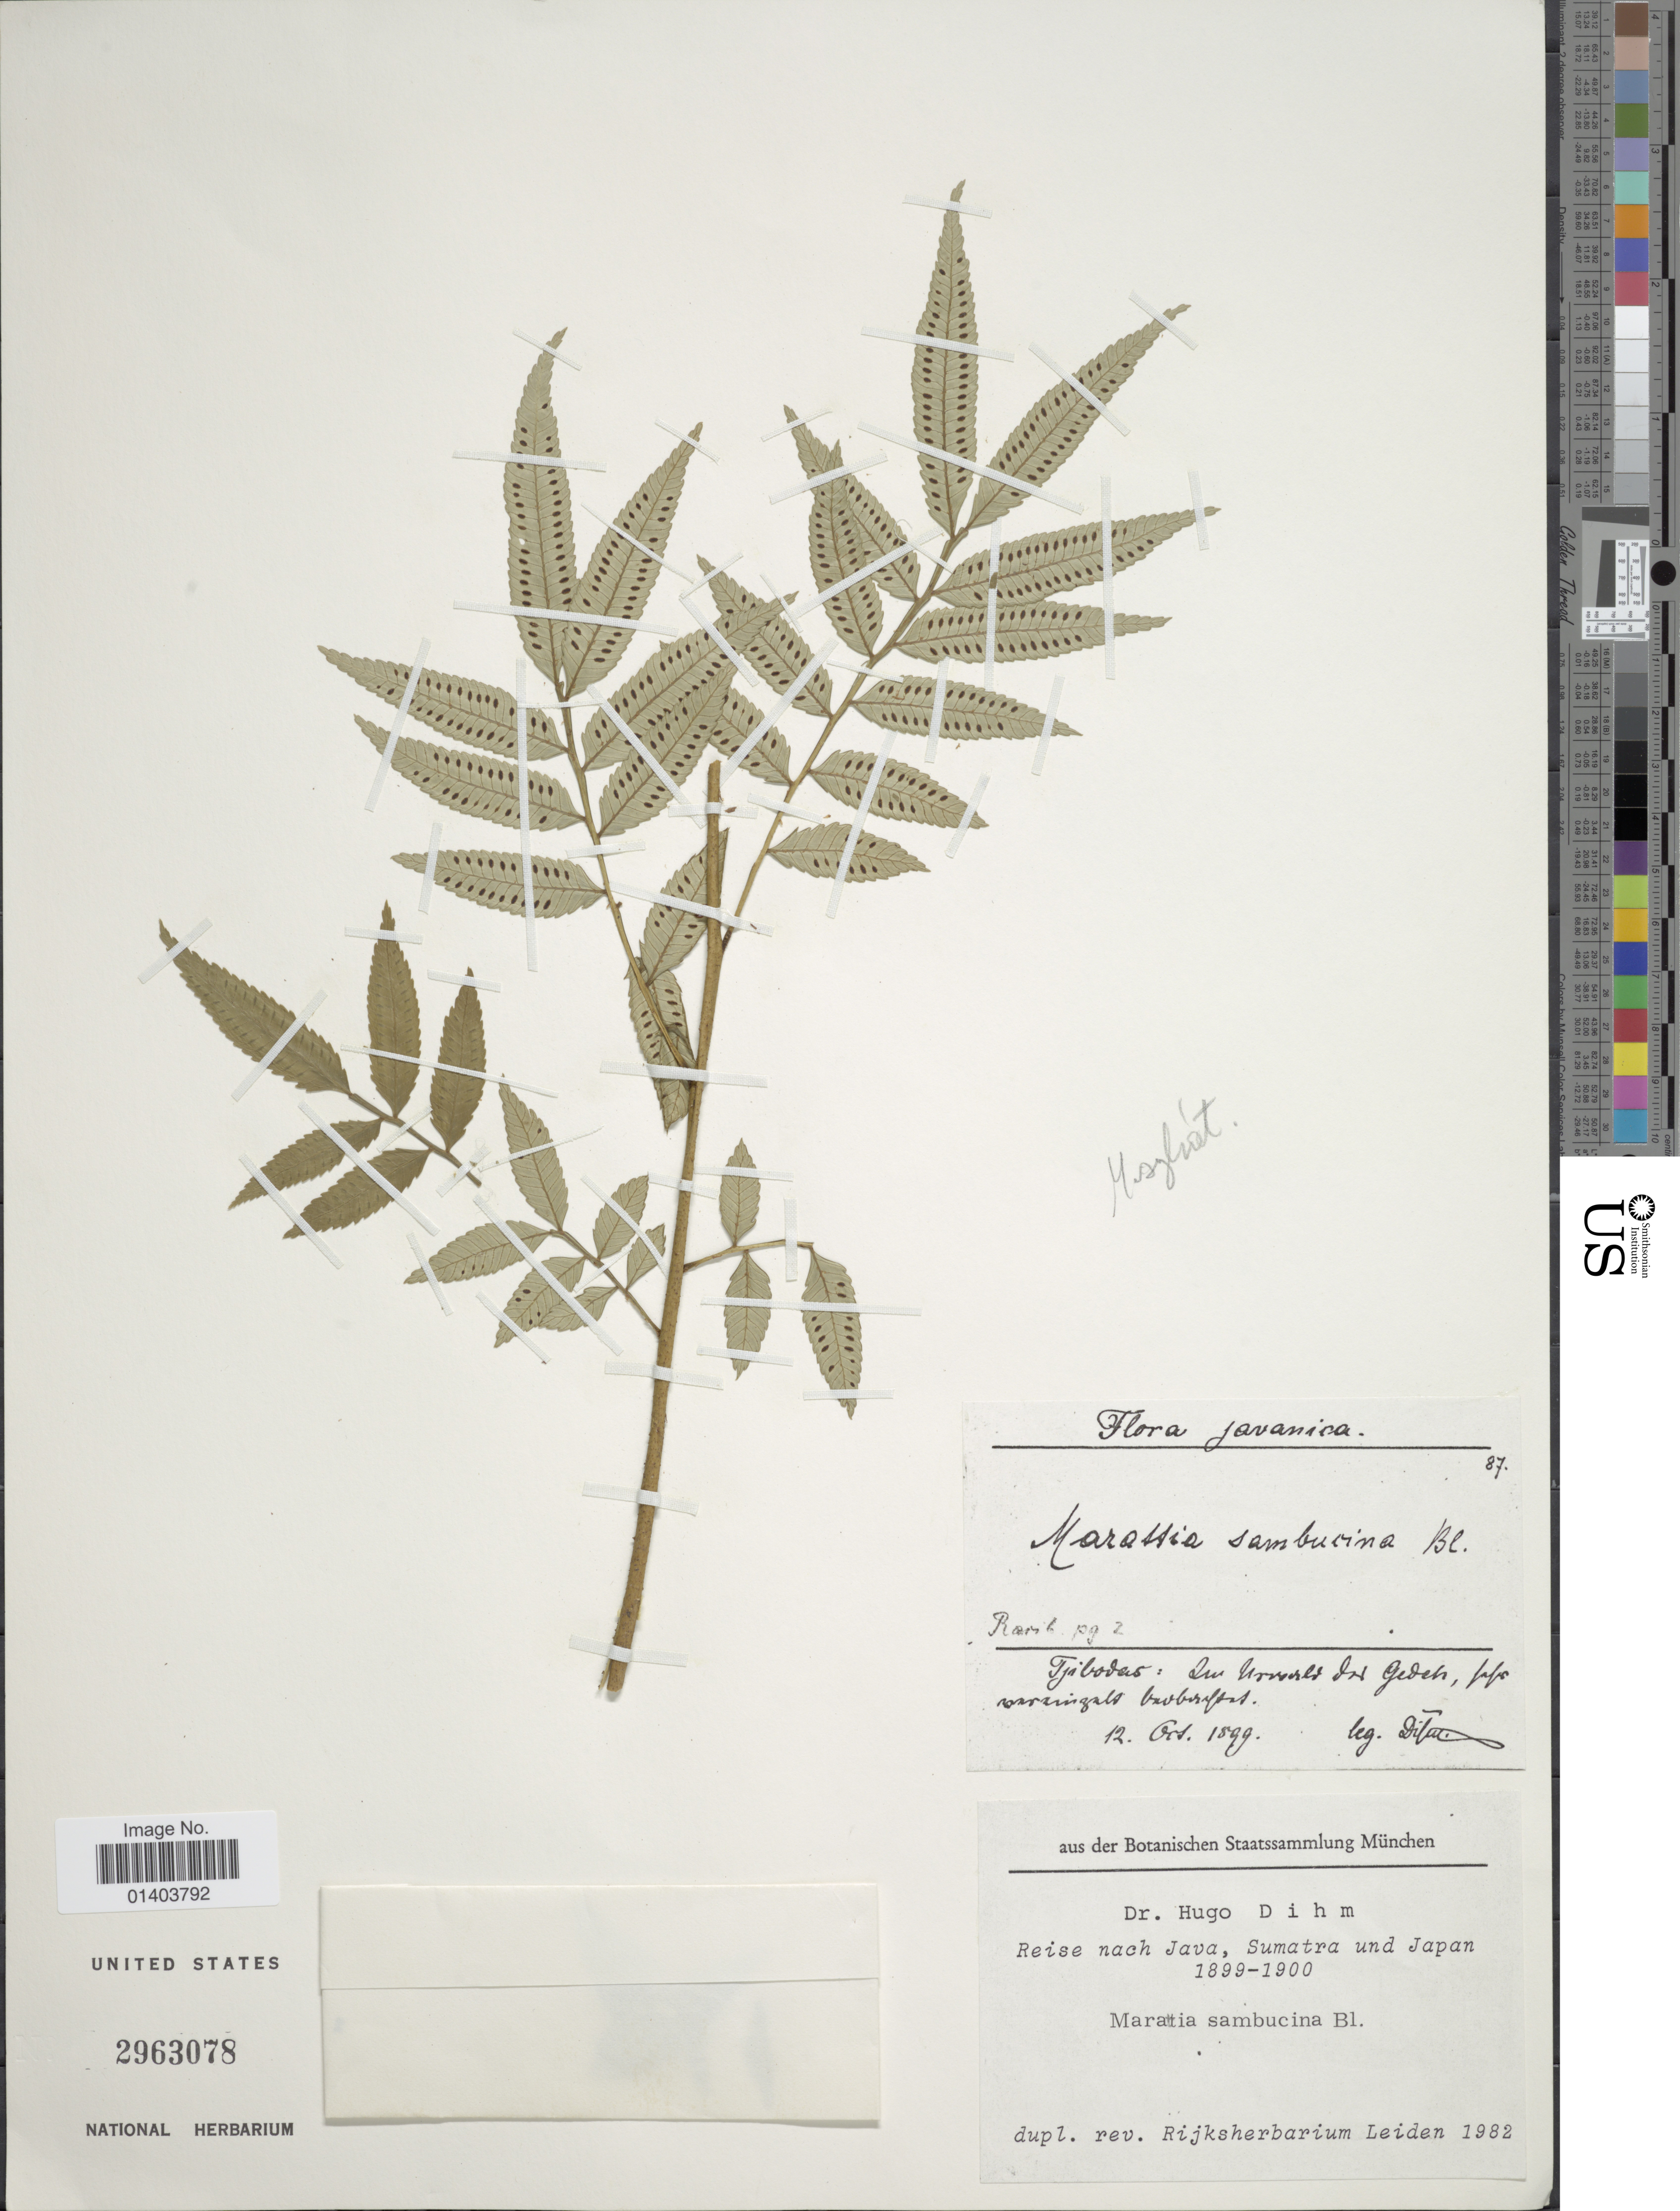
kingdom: Plantae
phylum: Tracheophyta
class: Polypodiopsida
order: Marattiales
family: Marattiaceae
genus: Ptisana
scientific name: Ptisana sambucina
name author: (Blume) Murdock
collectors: H. Dihm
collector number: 87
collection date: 1899-10-12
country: Indonesia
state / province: Java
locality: Tjibodas,: [illegible text]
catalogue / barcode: US 2963078